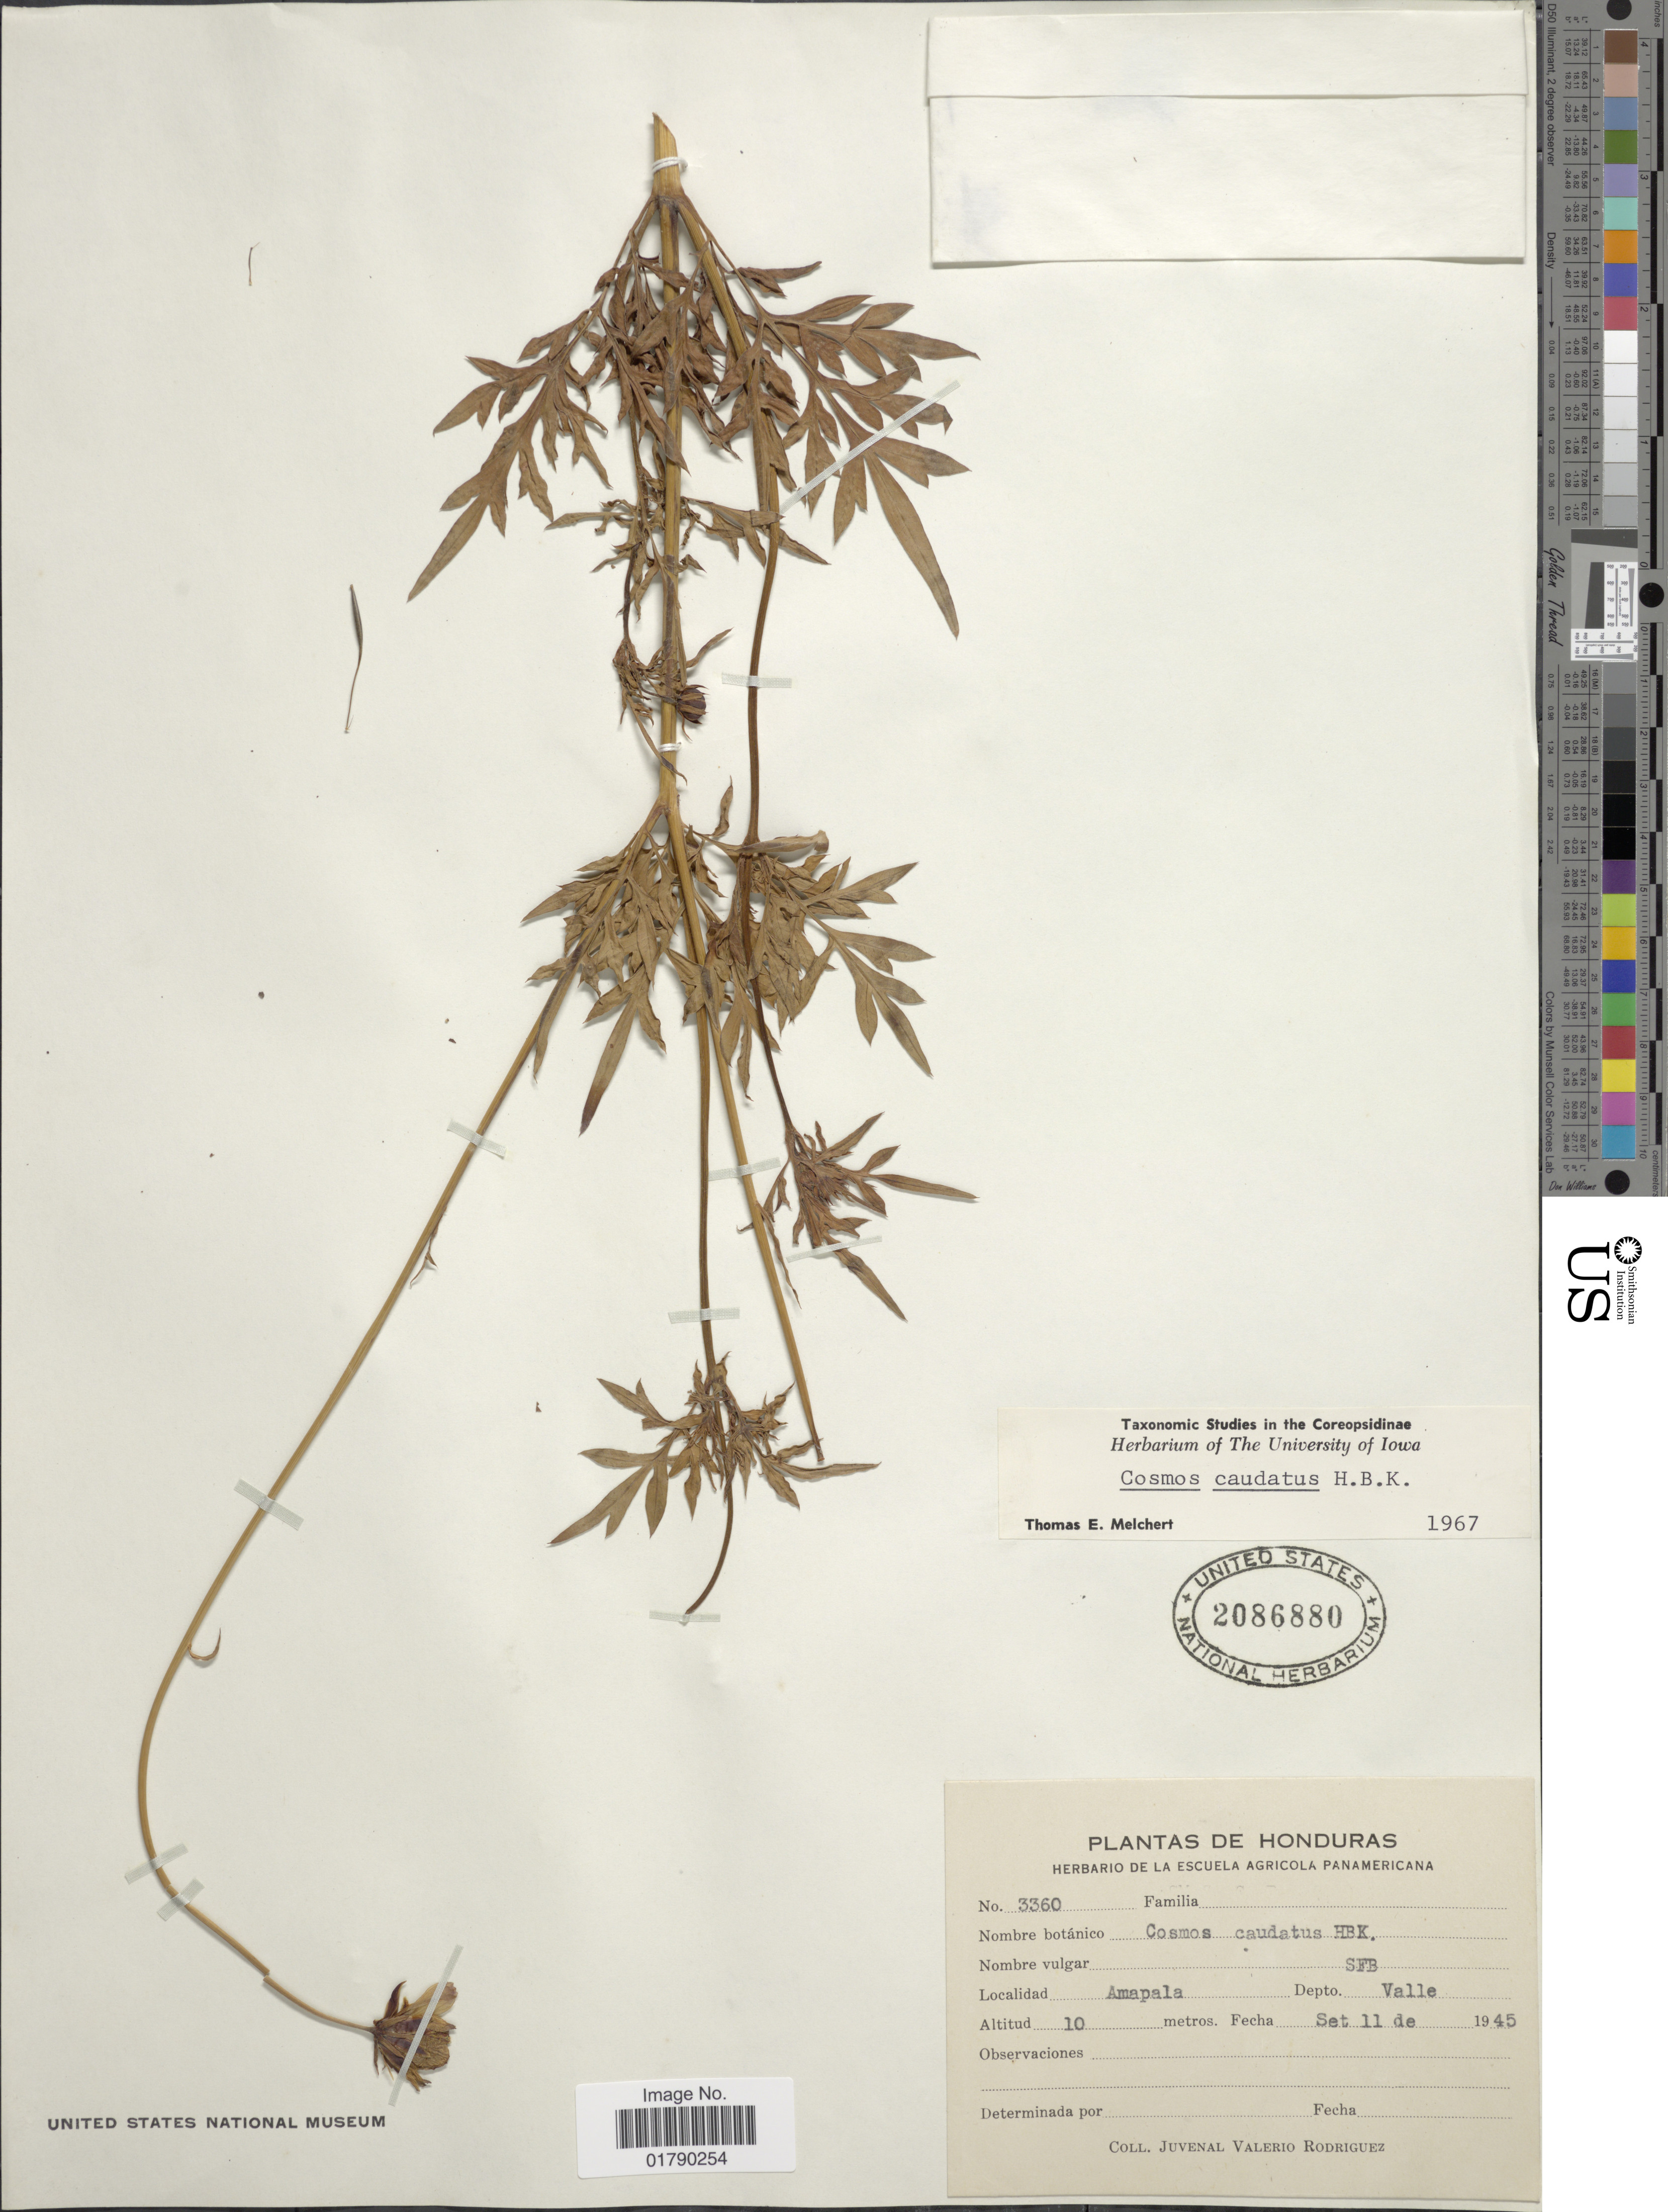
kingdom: Plantae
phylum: Tracheophyta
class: Magnoliopsida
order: Asterales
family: Asteraceae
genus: Cosmos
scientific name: Cosmos caudatus var. exaristatus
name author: Sherff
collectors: J. Rodriguez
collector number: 3360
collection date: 1945-09-11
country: Honduras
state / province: Valle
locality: Amapala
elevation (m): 10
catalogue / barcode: US 2086880